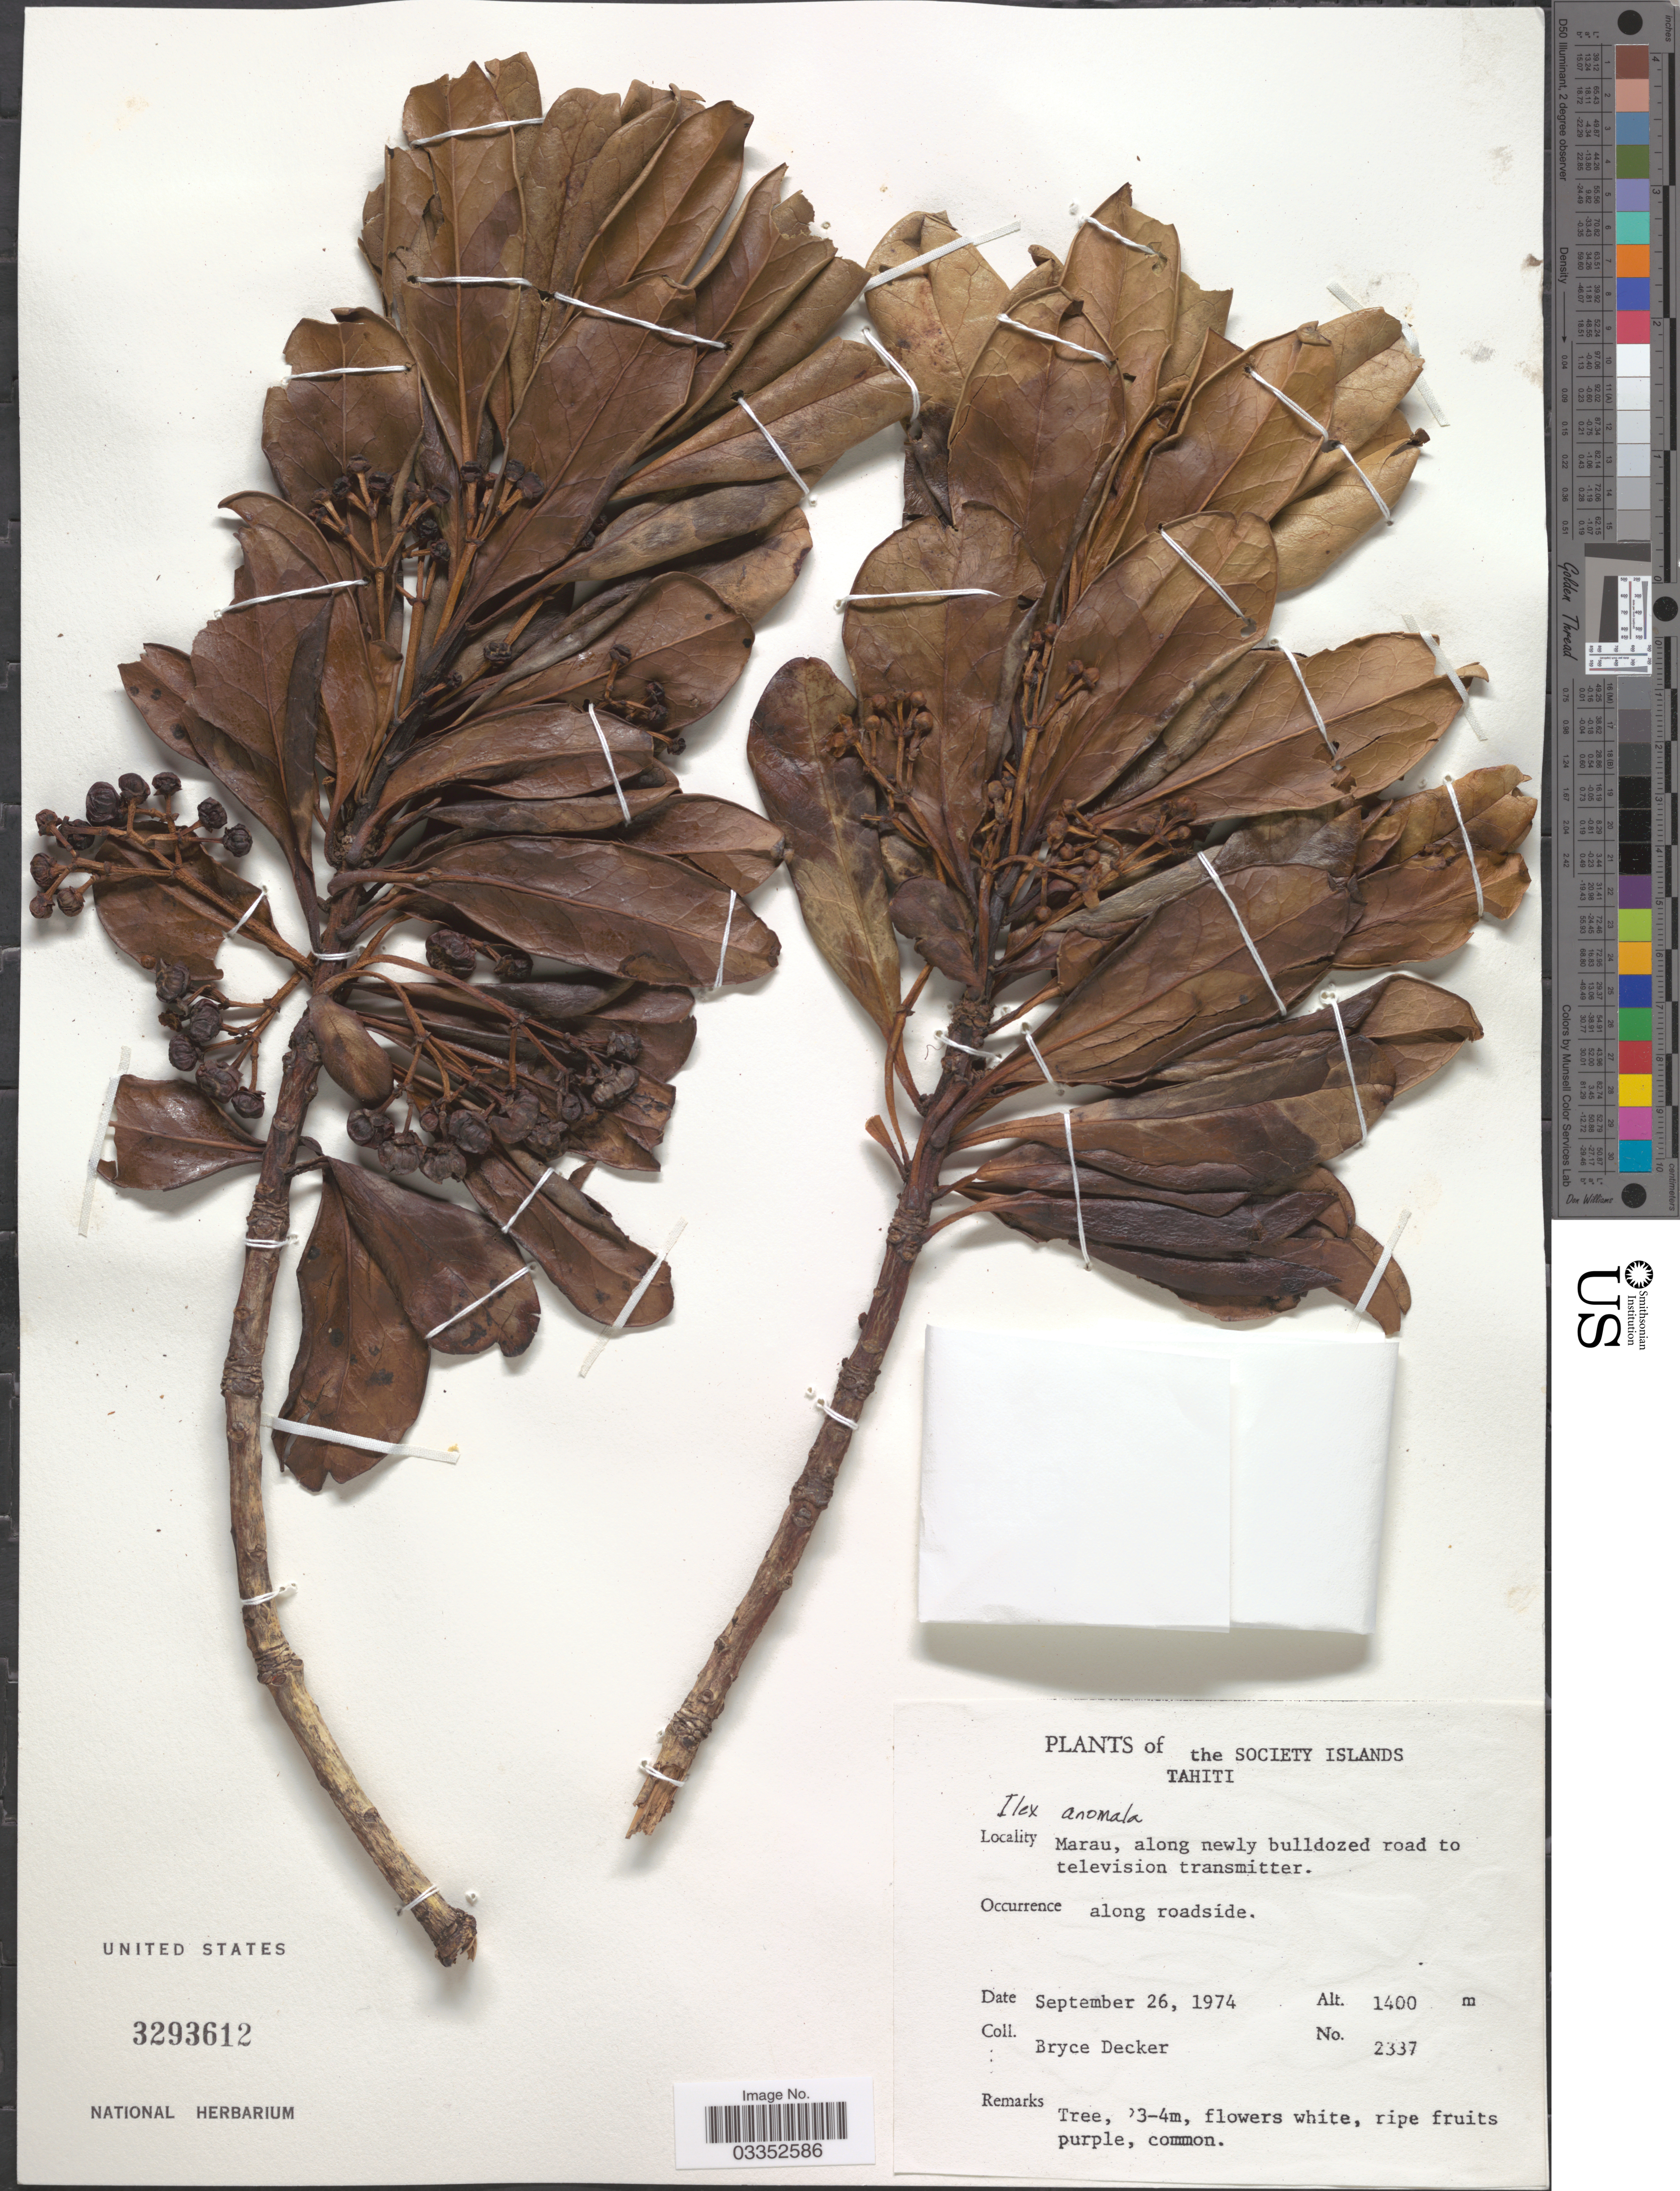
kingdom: Plantae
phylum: Tracheophyta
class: Magnoliopsida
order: Aquifoliales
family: Aquifoliaceae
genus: Ilex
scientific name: Ilex anomala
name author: Hook. & Arn.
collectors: B. G. Decker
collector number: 2337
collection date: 1974-09-26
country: French Polynesia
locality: Society Islands. Tahiti. Marau, along newly bulldozed road to television transmitter.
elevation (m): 1400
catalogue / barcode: US 3293612